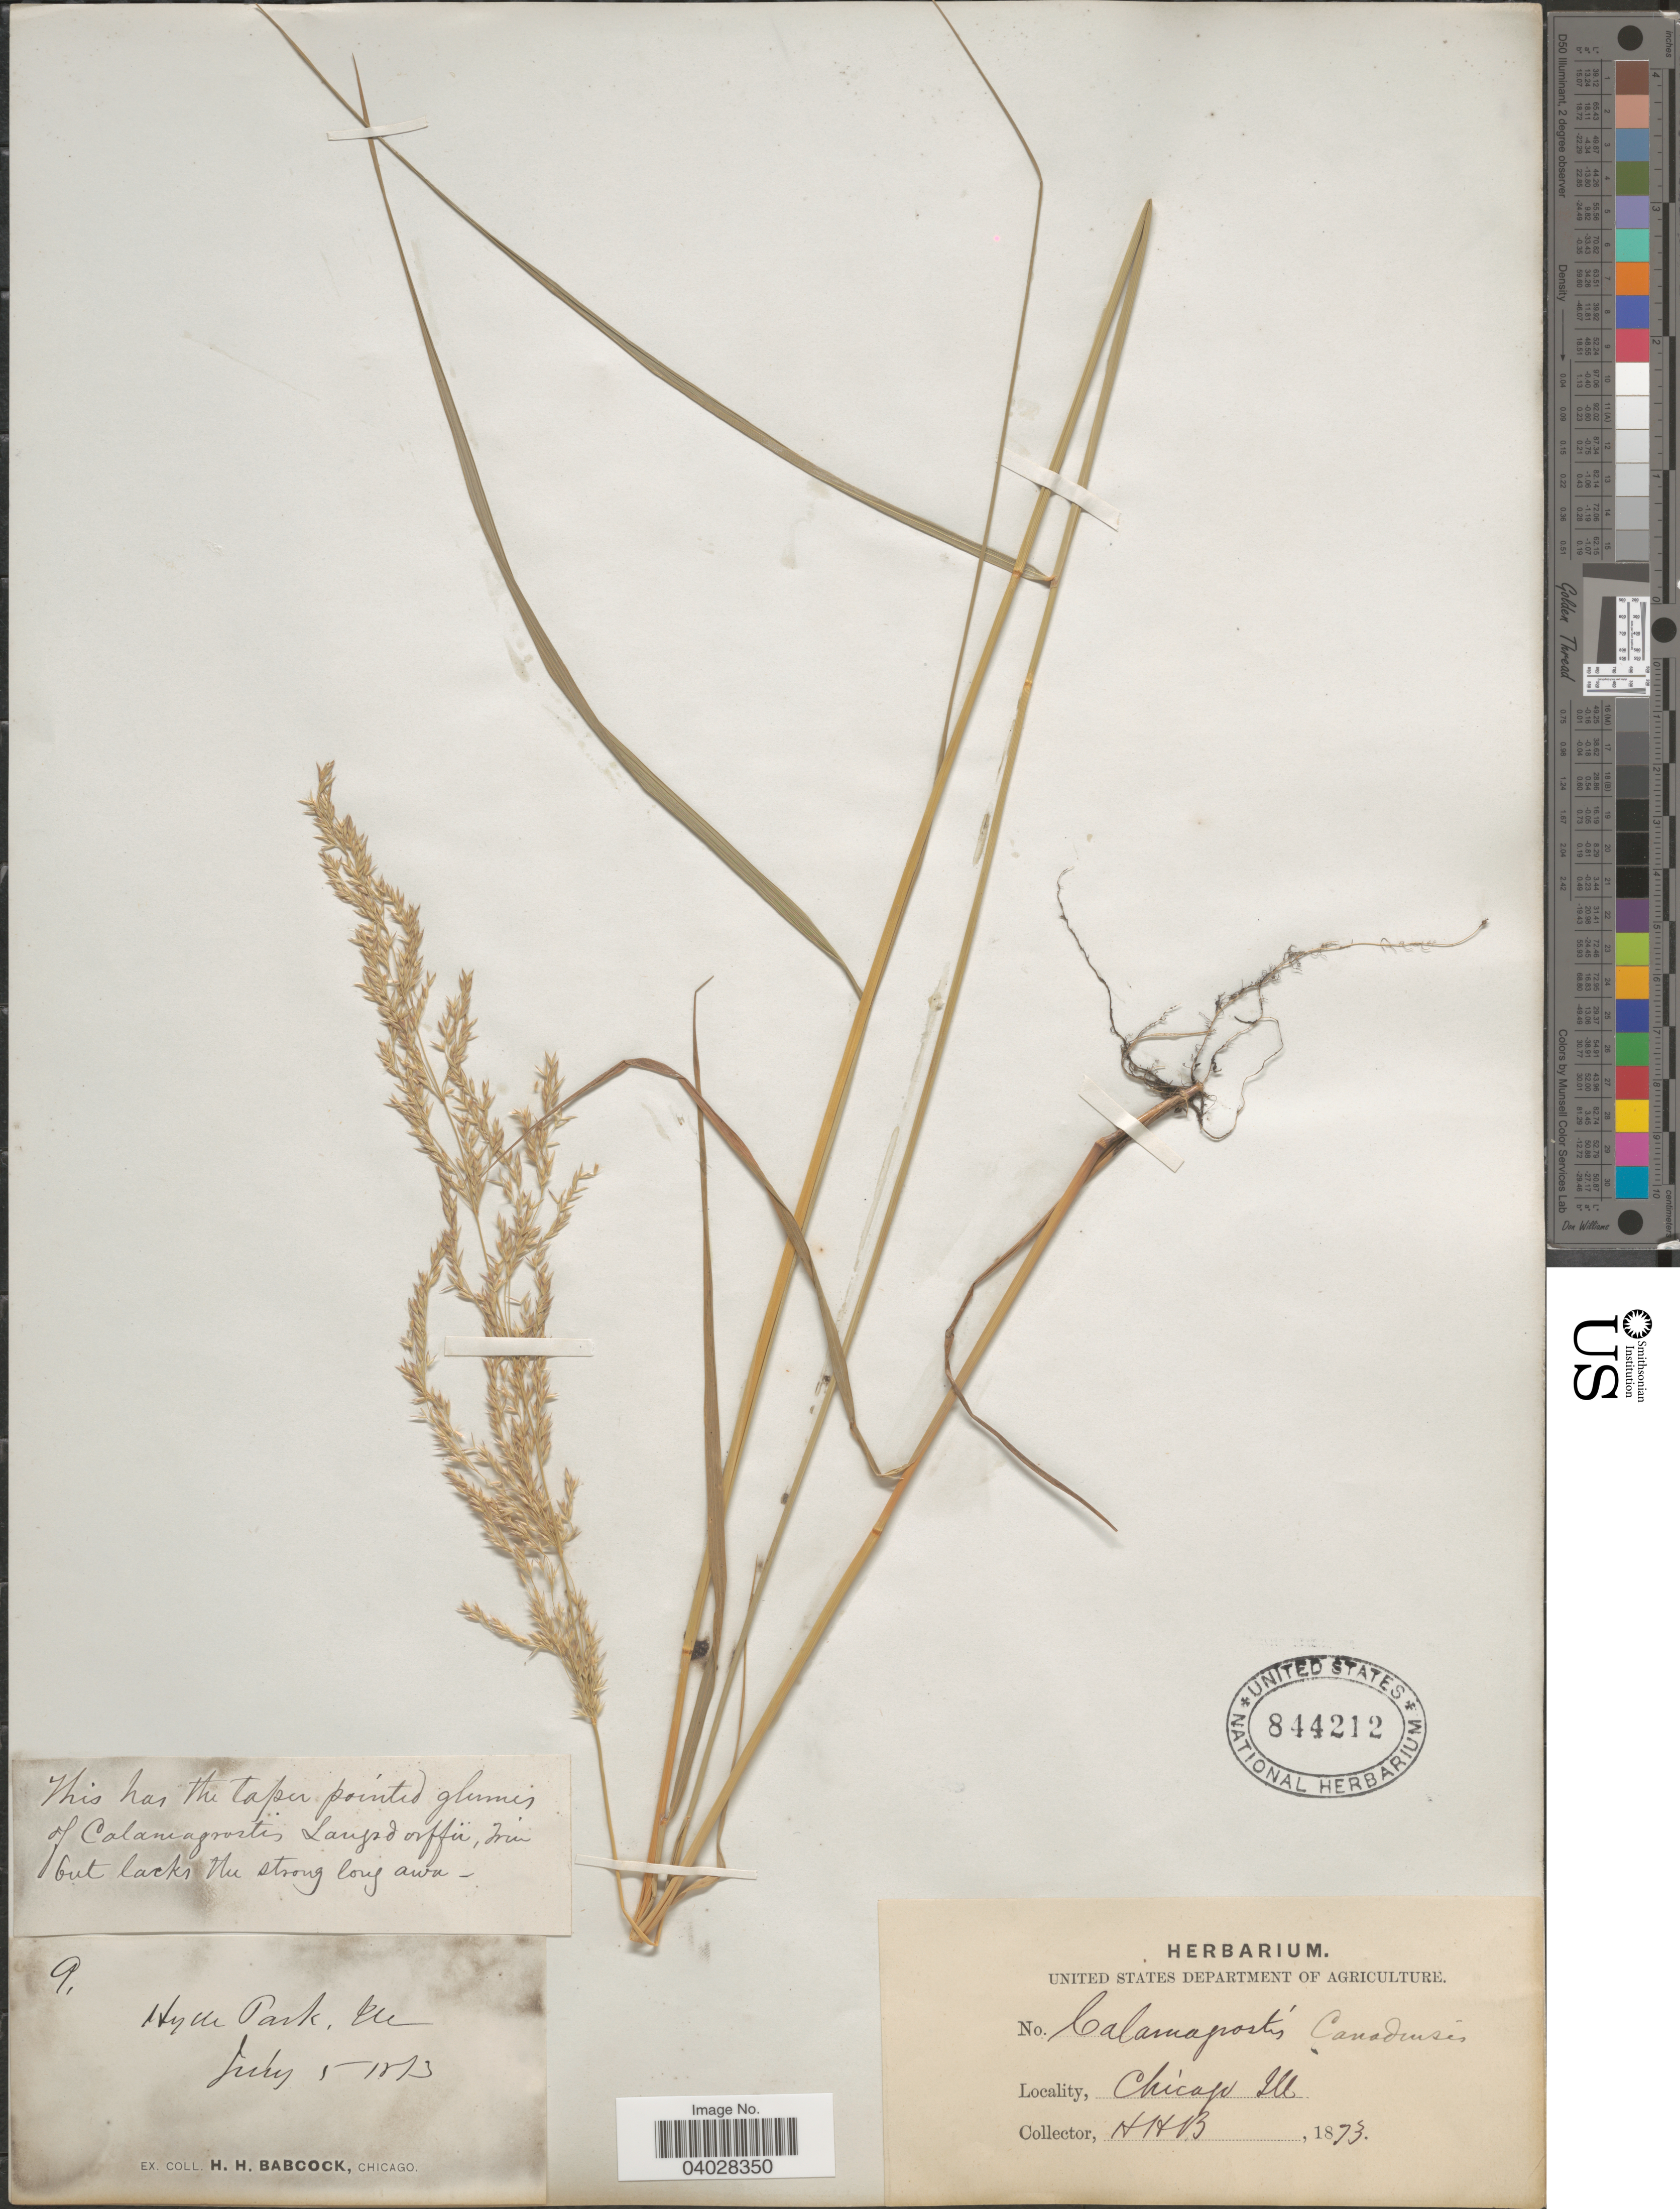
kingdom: Plantae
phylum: Tracheophyta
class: Liliopsida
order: Poales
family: Poaceae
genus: Calamagrostis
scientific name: Calamagrostis canadensis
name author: (Michx.) P. Beauv.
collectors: H. Babcock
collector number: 9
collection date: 1873-07-05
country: United States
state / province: Illinois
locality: Hyde Park. Chicago.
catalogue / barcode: US 844212